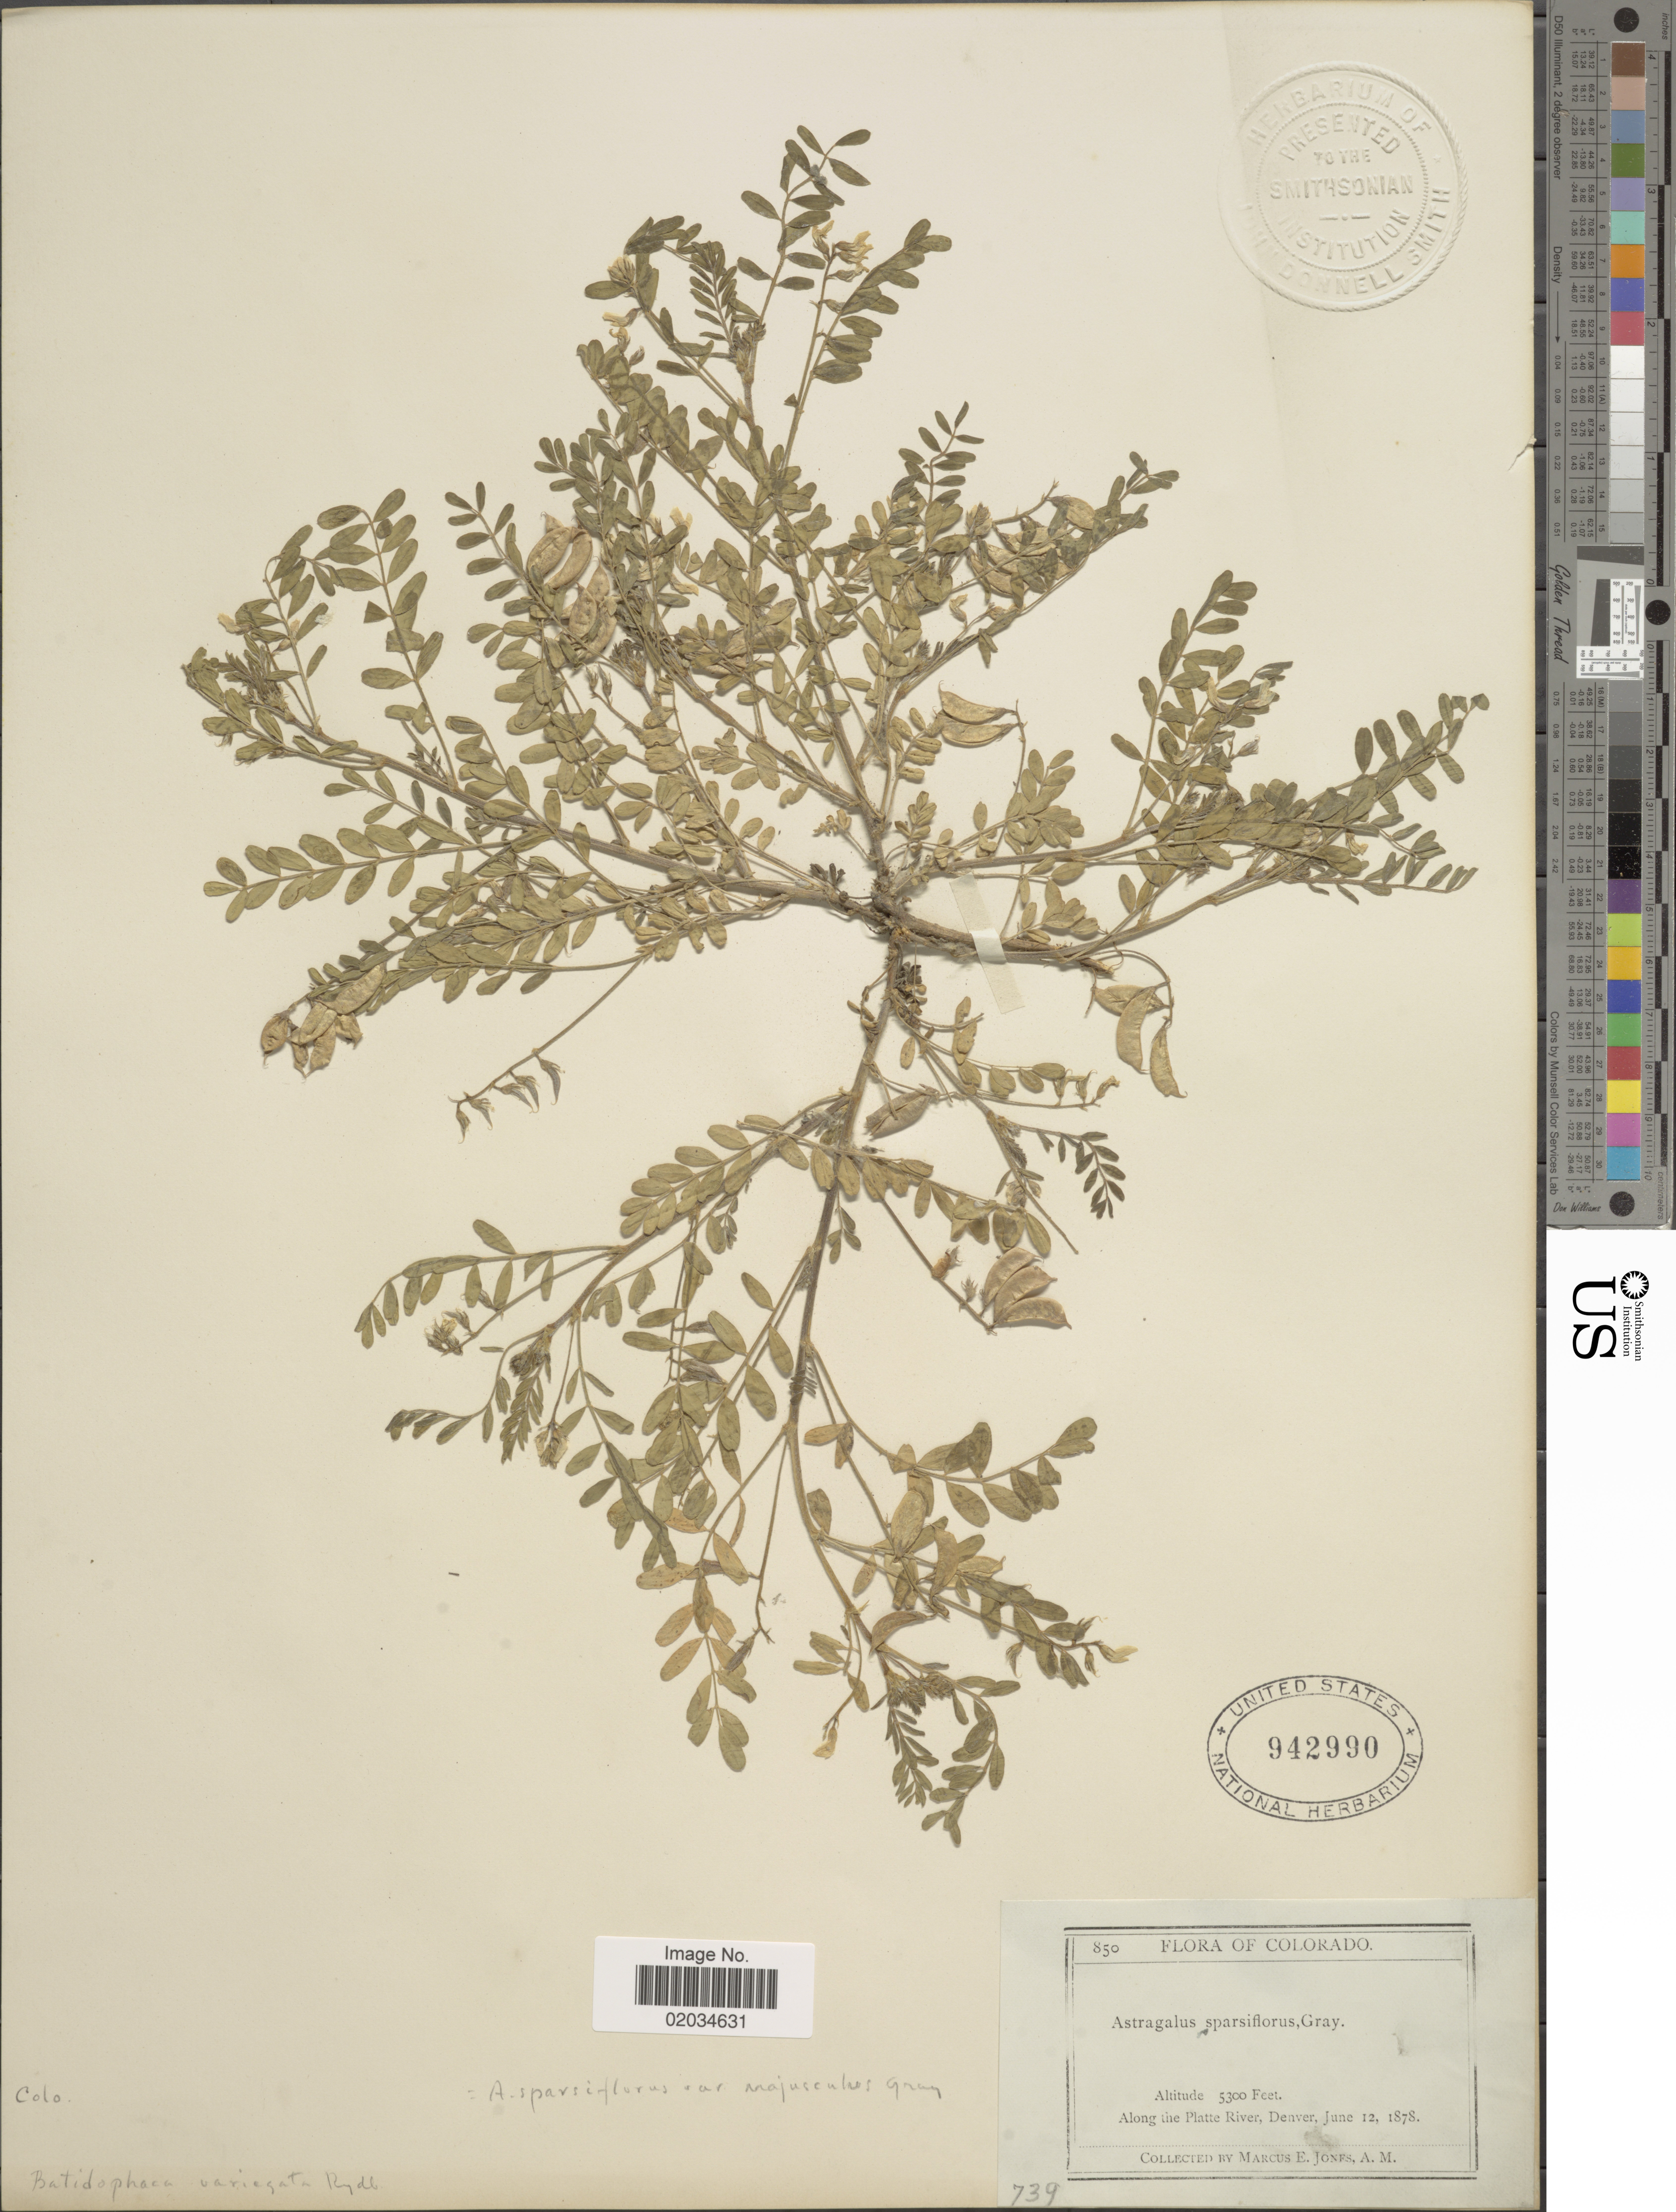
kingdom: Plantae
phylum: Tracheophyta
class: Magnoliopsida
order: Fabales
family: Fabaceae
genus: Astragalus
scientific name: Astragalus sparsiflorus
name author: A. Gray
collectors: M. E. Jones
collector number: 850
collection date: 1878-06-12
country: United States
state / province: Colorado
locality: Along the Platte River, Denver.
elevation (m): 1615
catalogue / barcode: US 942990